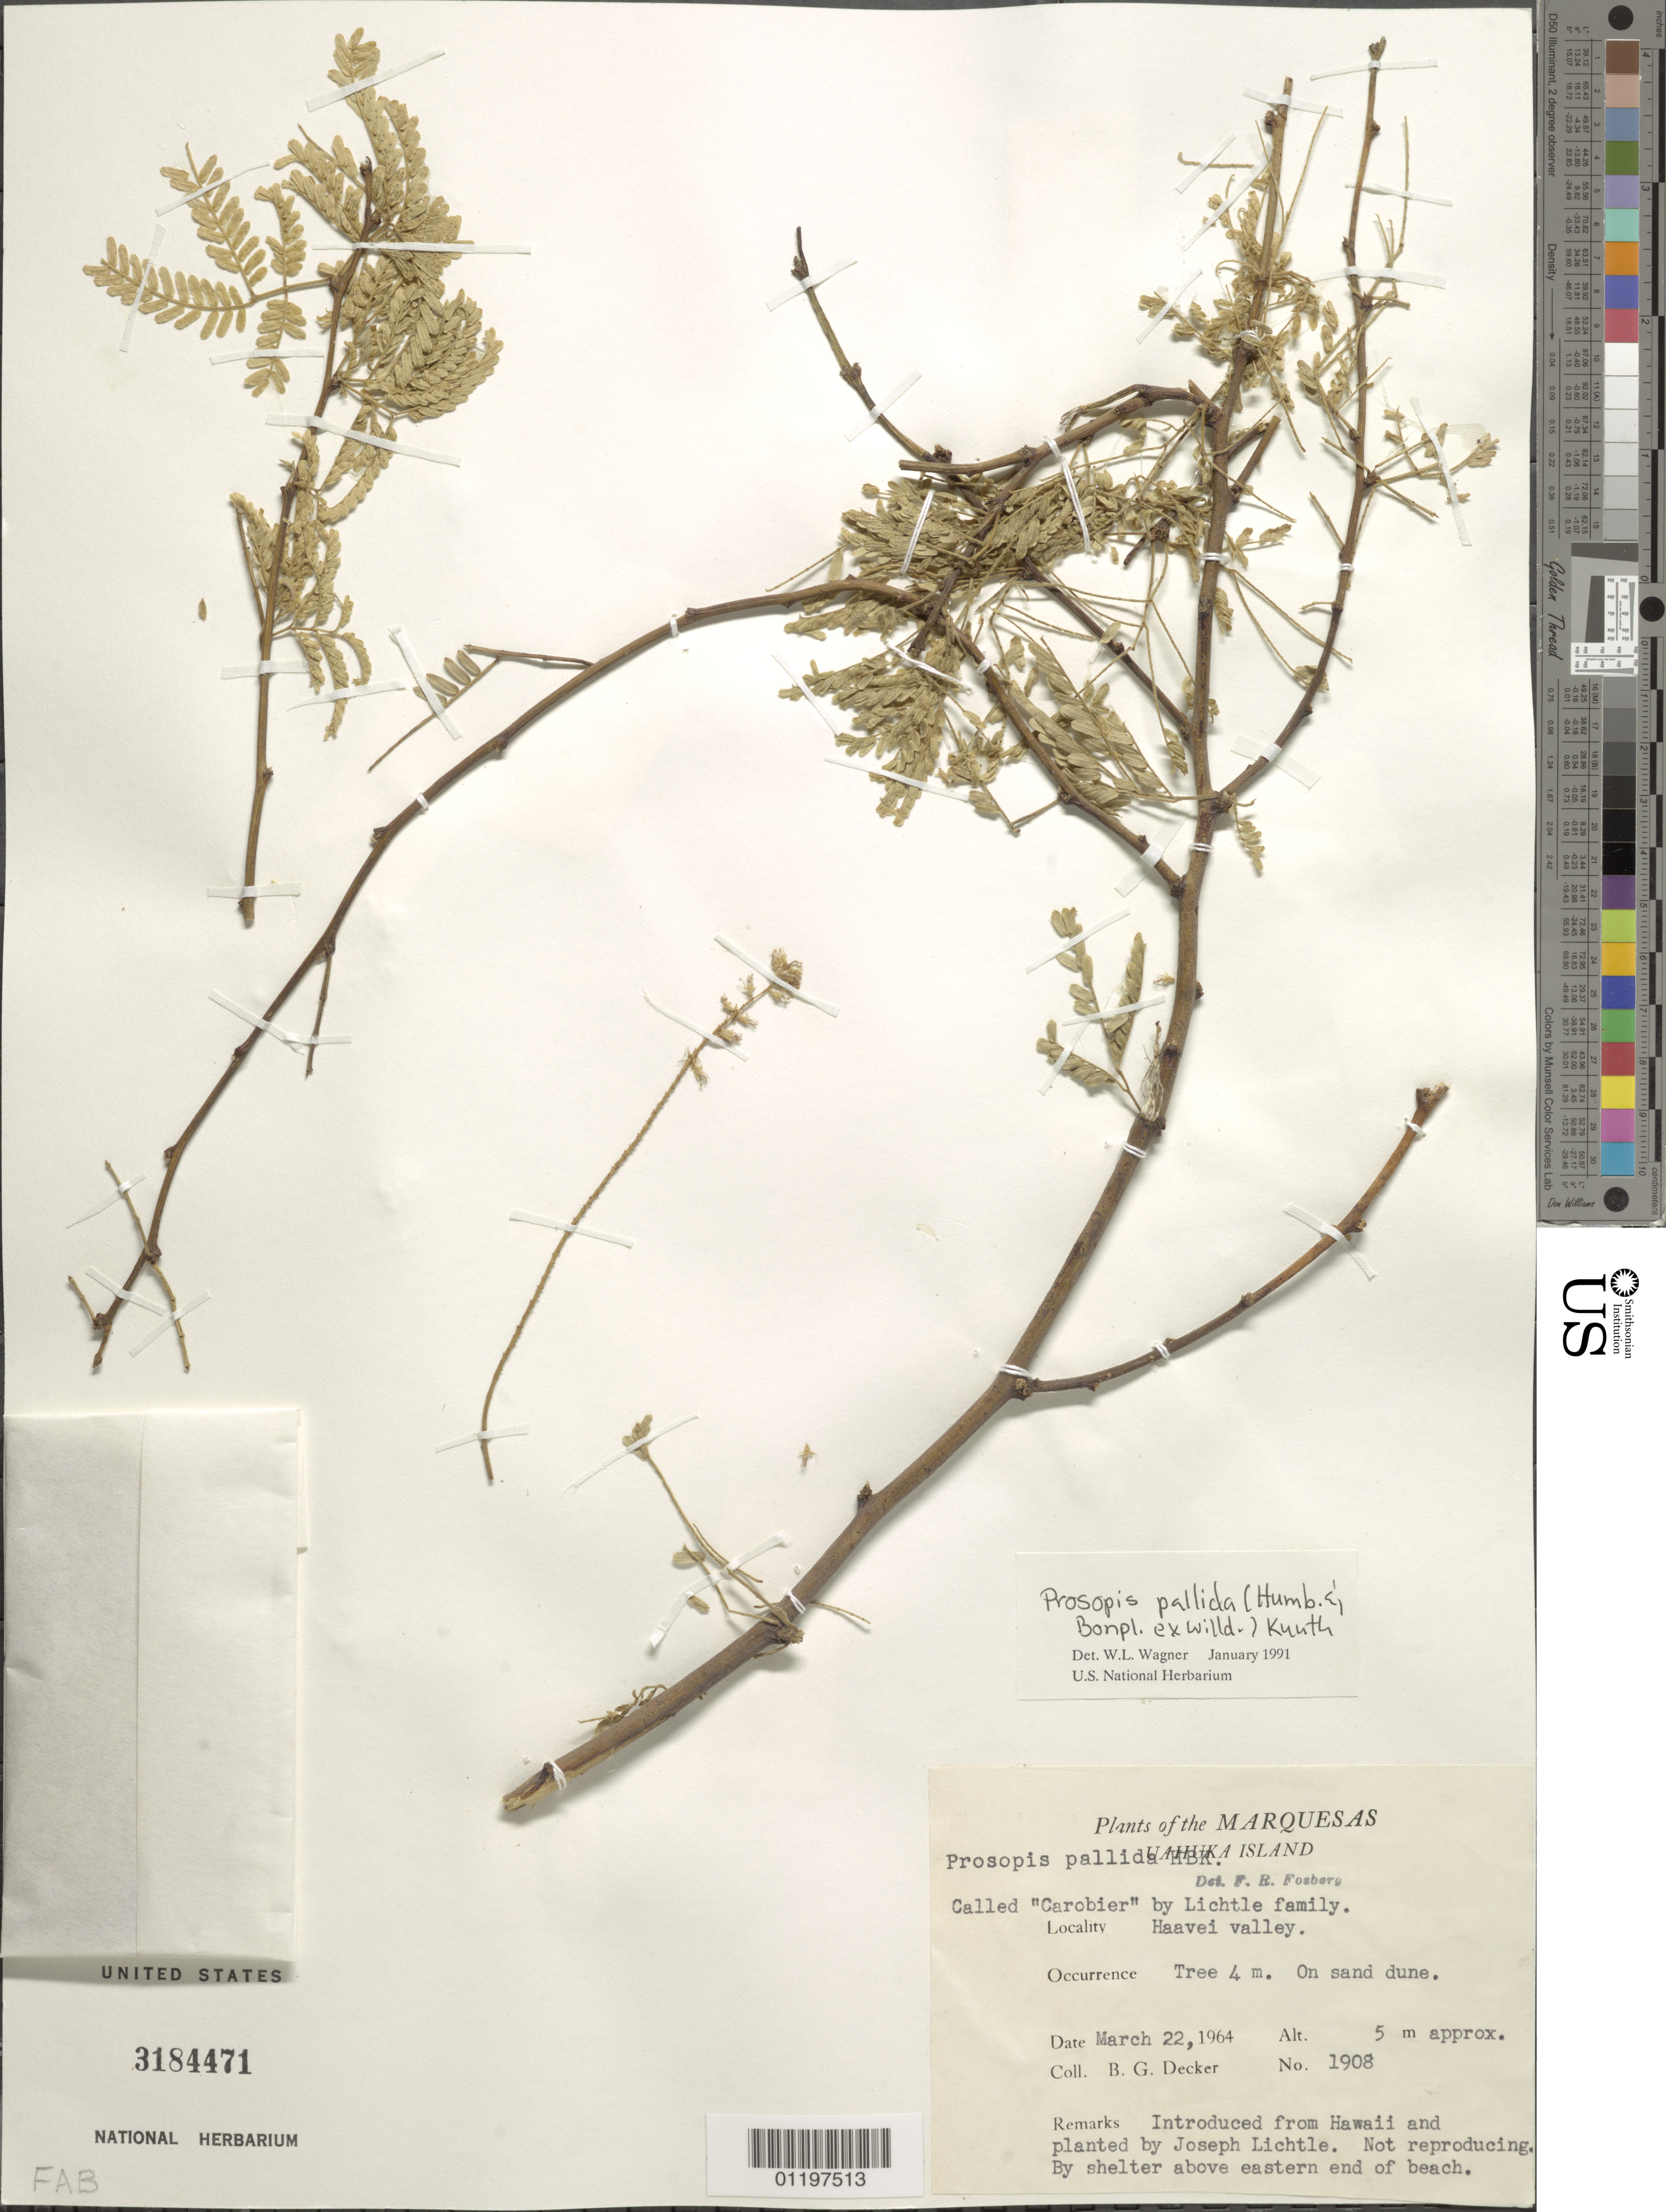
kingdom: Plantae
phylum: Tracheophyta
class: Magnoliopsida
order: Fabales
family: Fabaceae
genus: Neltuma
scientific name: Neltuma pallida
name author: (Humb. & Bonpl. ex Willd.) C. E. Hughes & G.P. Lewis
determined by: Wagner, W. L., (BOT), Smithsonian Institution - National Museum of Natural History (UNITED STATES)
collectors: B. G. Decker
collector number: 1908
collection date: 1964-03-22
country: French Polynesia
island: Ua Huka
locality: Haavei Valley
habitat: On sand dune, by shelter above eastern end of beach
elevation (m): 5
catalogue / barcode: US 3184471